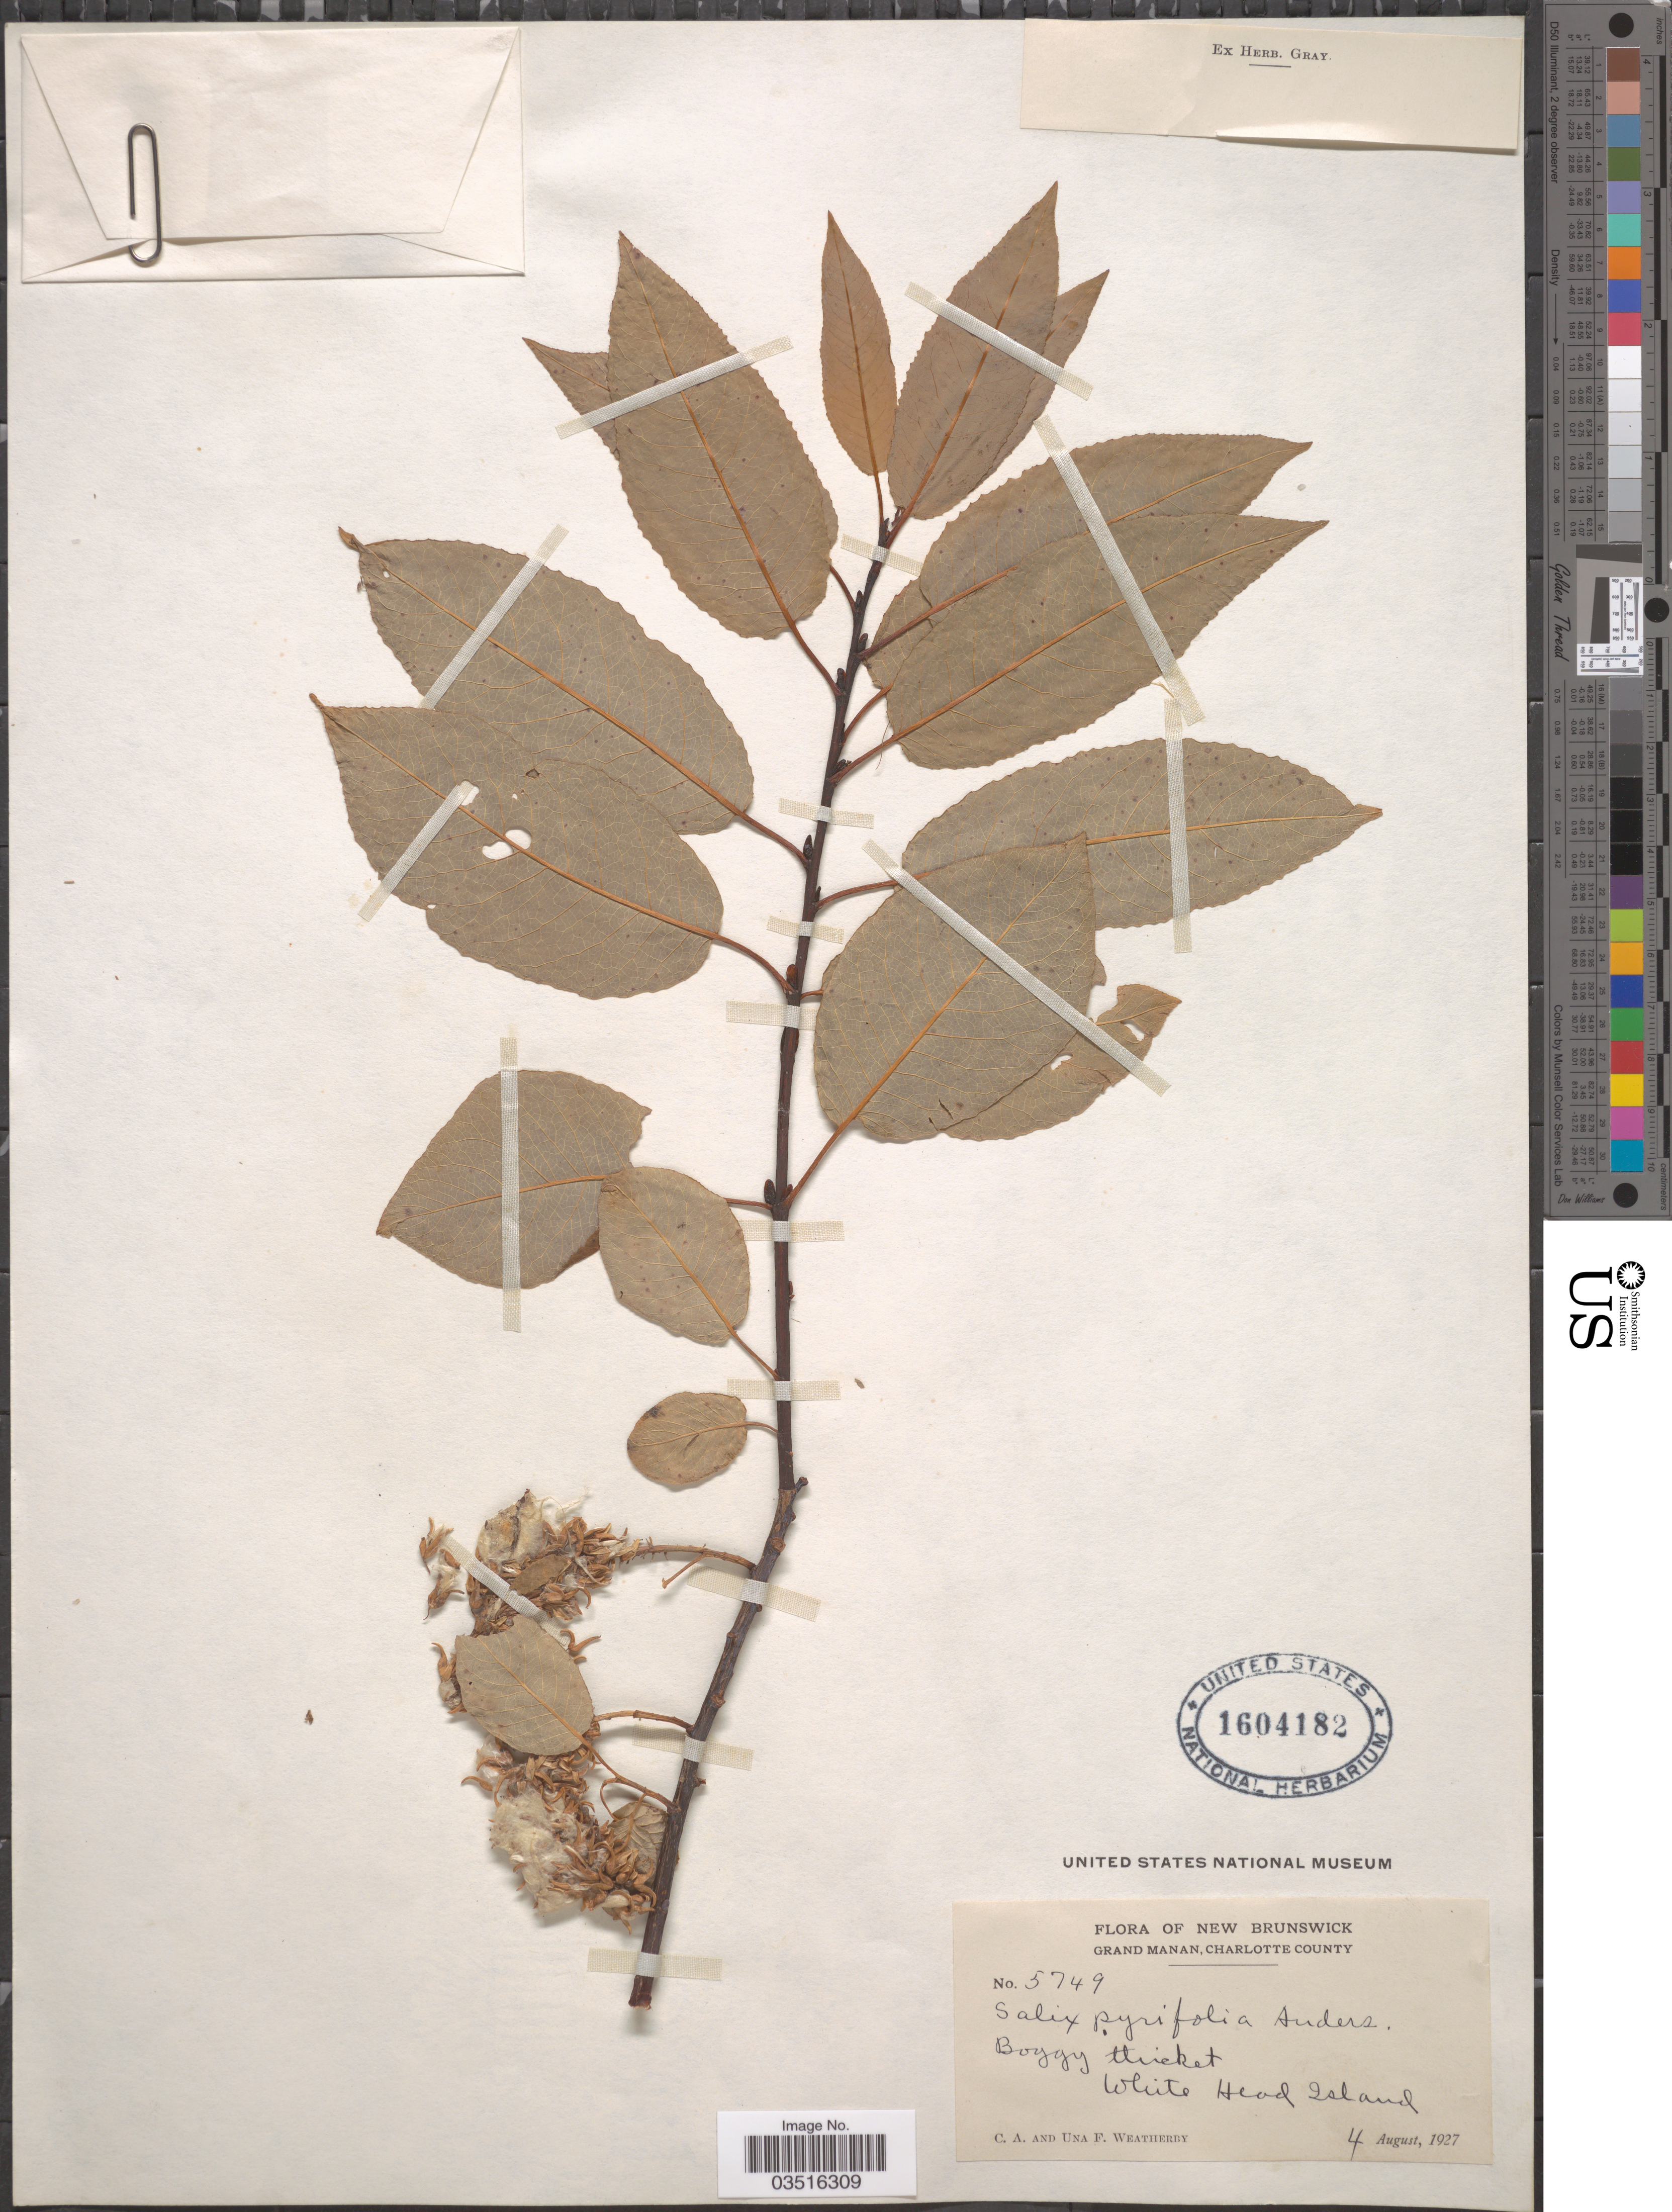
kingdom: Plantae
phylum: Tracheophyta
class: Magnoliopsida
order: Malpighiales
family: Salicaceae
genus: Salix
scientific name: Salix pyrifolia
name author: Ledeb.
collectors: C. A. Weatherby & U. Weatherby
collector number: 5749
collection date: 1927-08-04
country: Canada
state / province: New Brunswick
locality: Grand Manan, Charlotte County. White Head Island.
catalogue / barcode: US 1604182